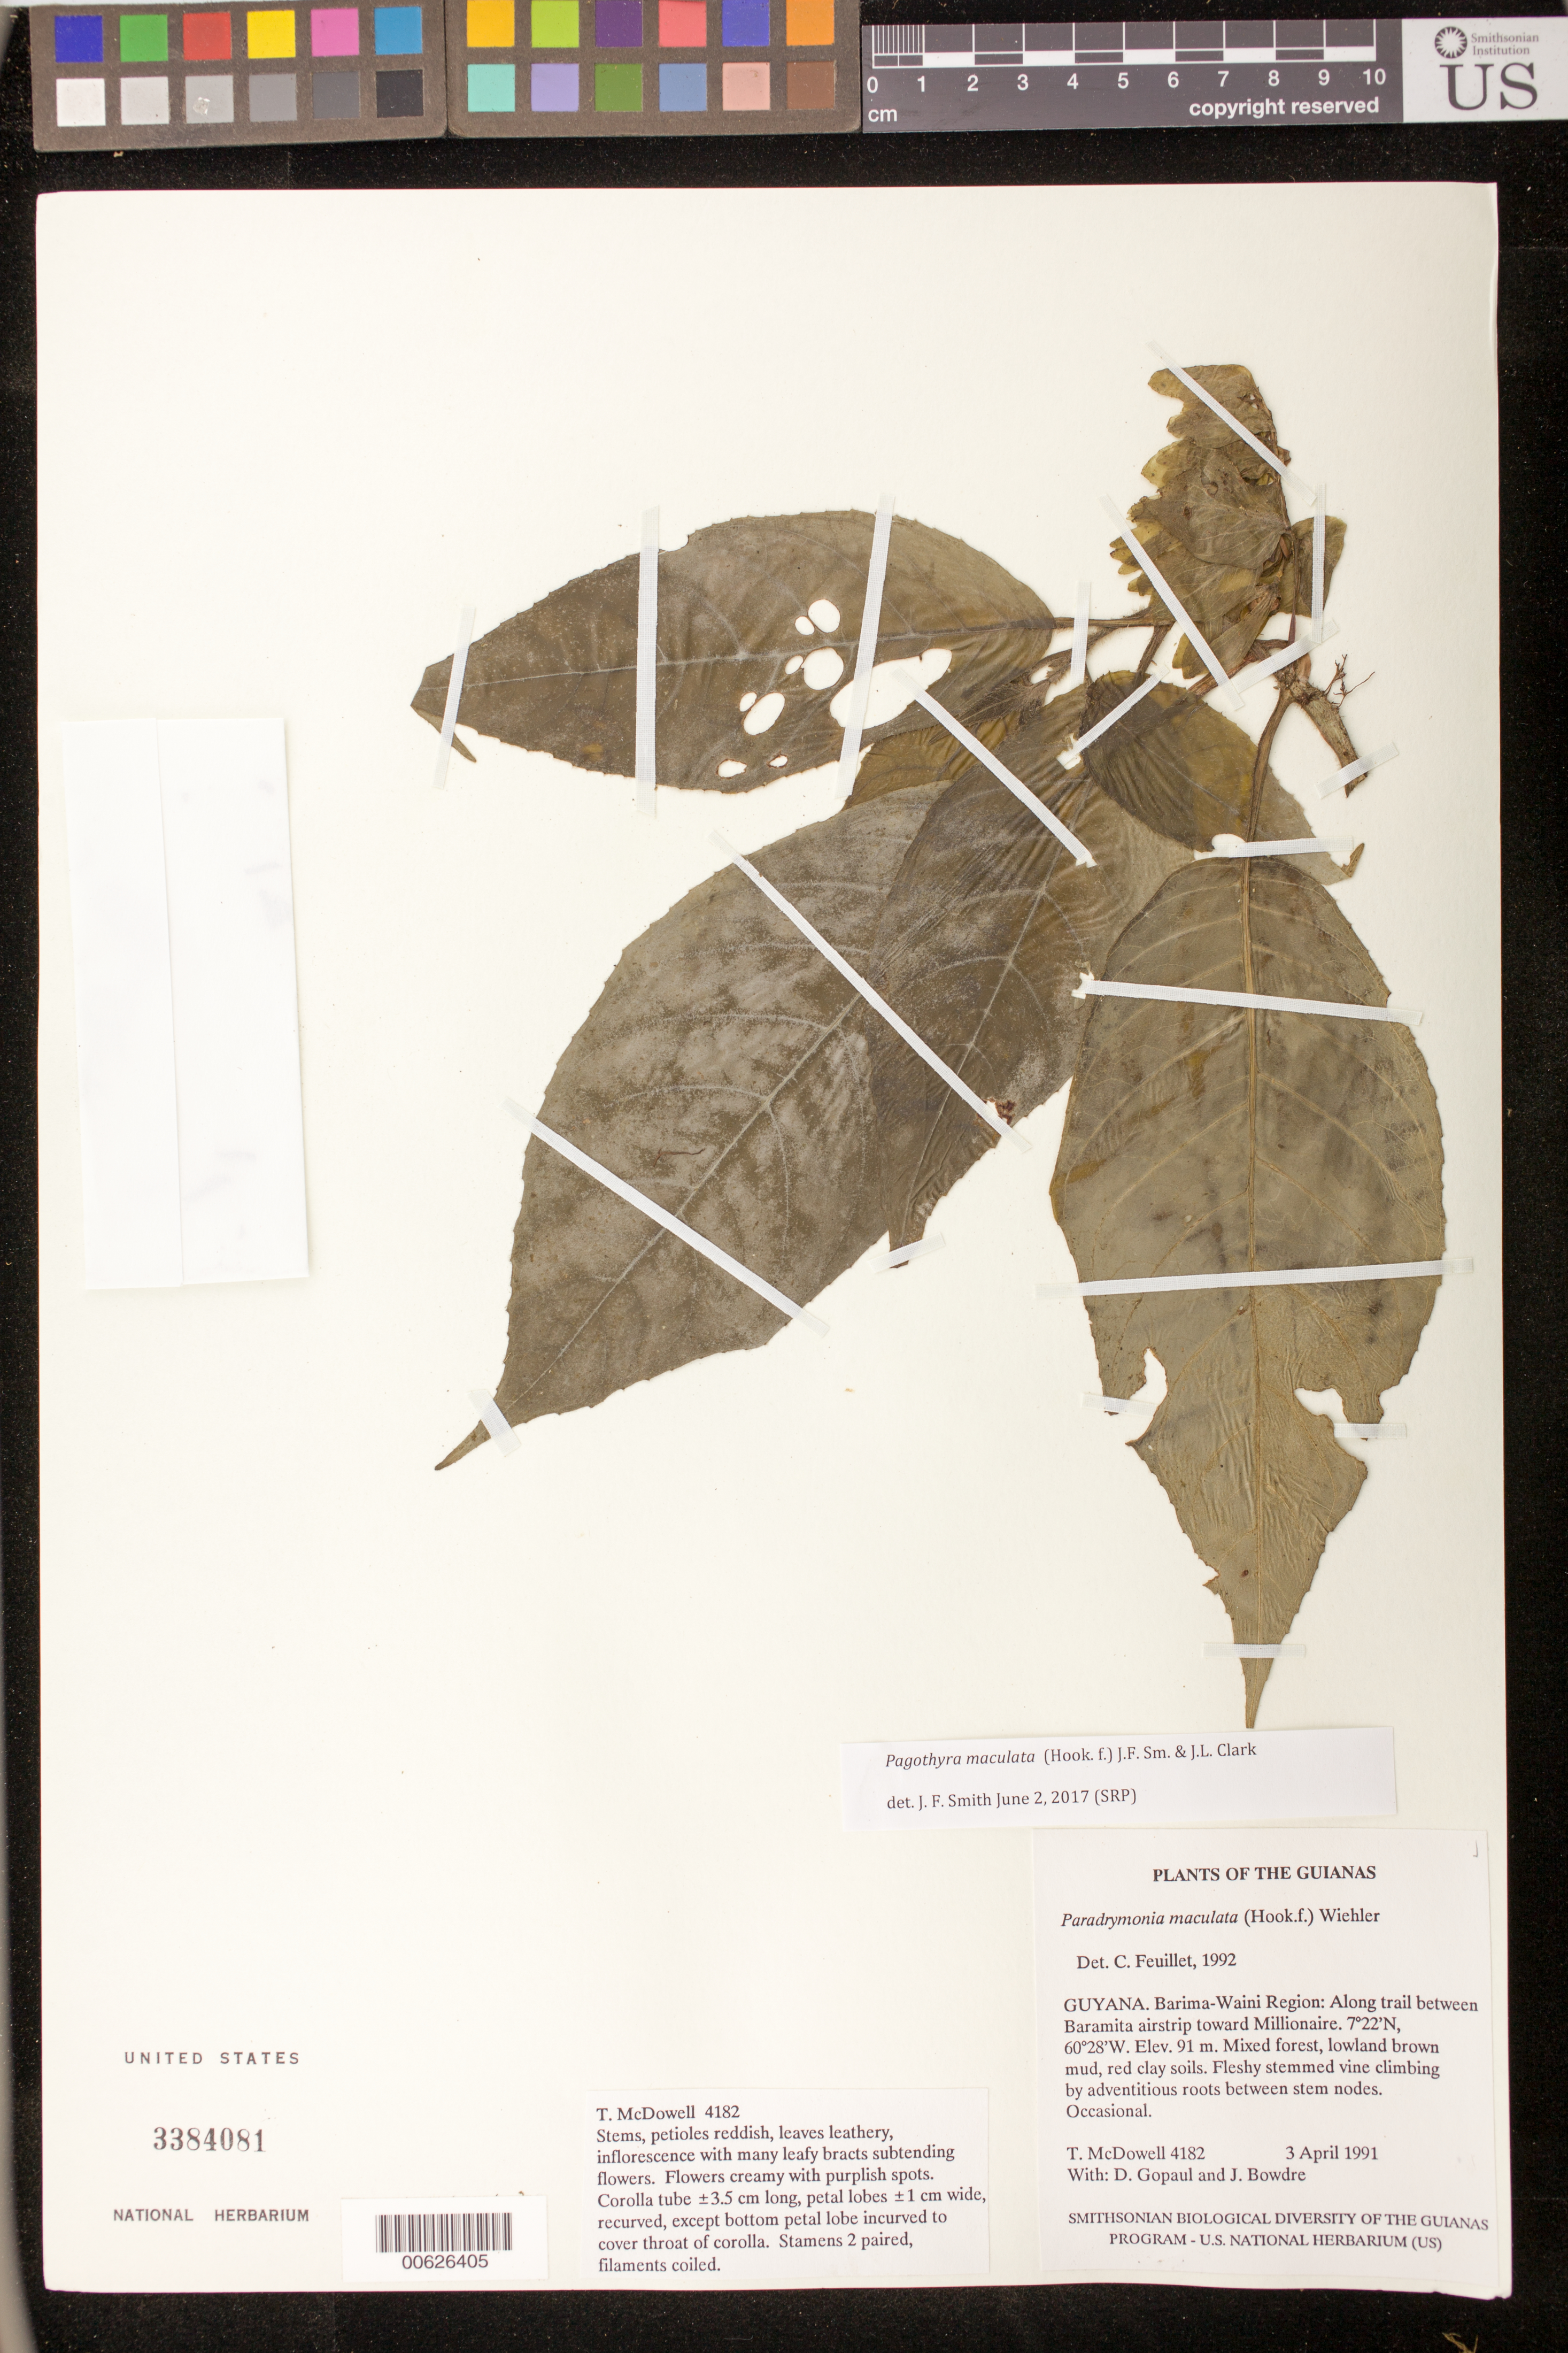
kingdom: Plantae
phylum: Tracheophyta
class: Magnoliopsida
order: Lamiales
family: Gesneriaceae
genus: Pagothyra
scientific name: Pagothyra maculata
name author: (Hook. f.) J.F. Sm. & J.L. Clark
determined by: Smith, J. F.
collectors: T. McDowell, D. Gopaul & J. Bowdre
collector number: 4182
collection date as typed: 03 Apr 1991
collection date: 1991-04-03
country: Guyana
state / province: Barima-Waini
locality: Along trail between Baramita airstrip toward Millionaire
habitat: Mixed forest, lowland brown mud, red clay soils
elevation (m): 91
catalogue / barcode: US 3384081